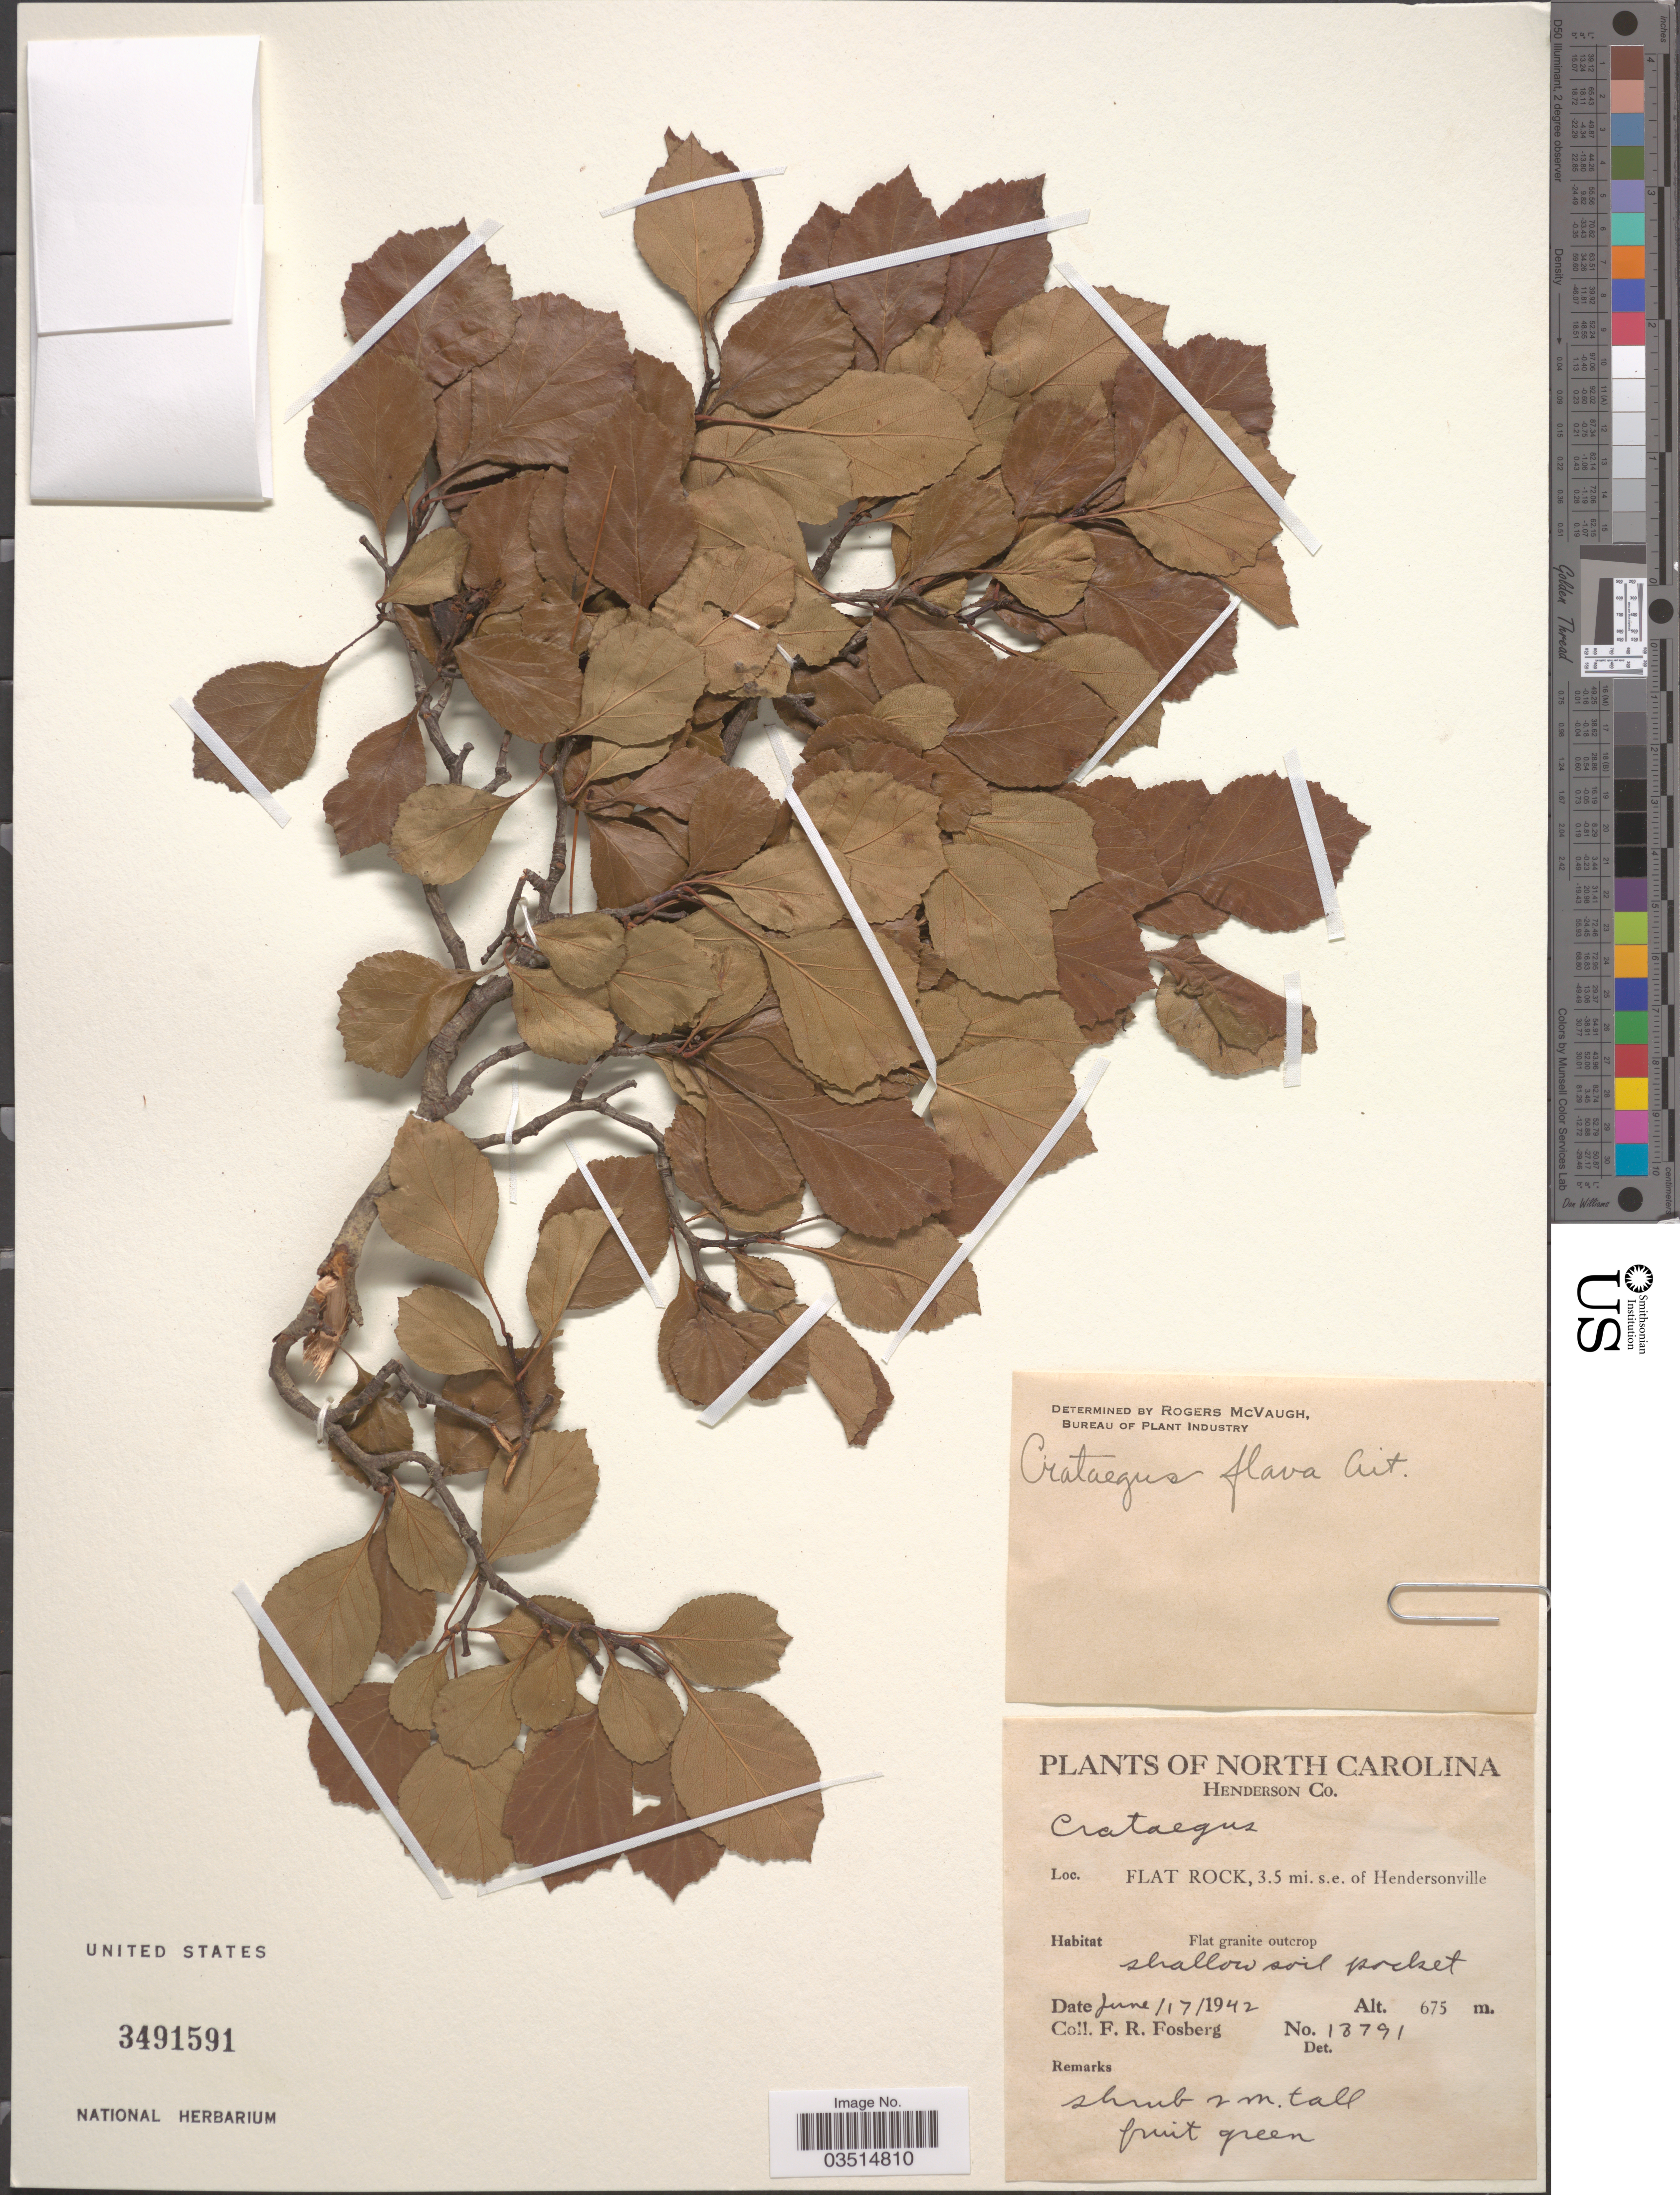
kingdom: Plantae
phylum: Tracheophyta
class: Magnoliopsida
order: Rosales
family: Rosaceae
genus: Crataegus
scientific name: Crataegus flava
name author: Aiton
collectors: F. R. Fosberg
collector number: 18791*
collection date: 1942-06-17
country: United States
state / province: North Carolina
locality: Henderson Co. Flat Rock, 3.5 mi. s.e. of Hendersonville.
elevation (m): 675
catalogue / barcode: US 3491591